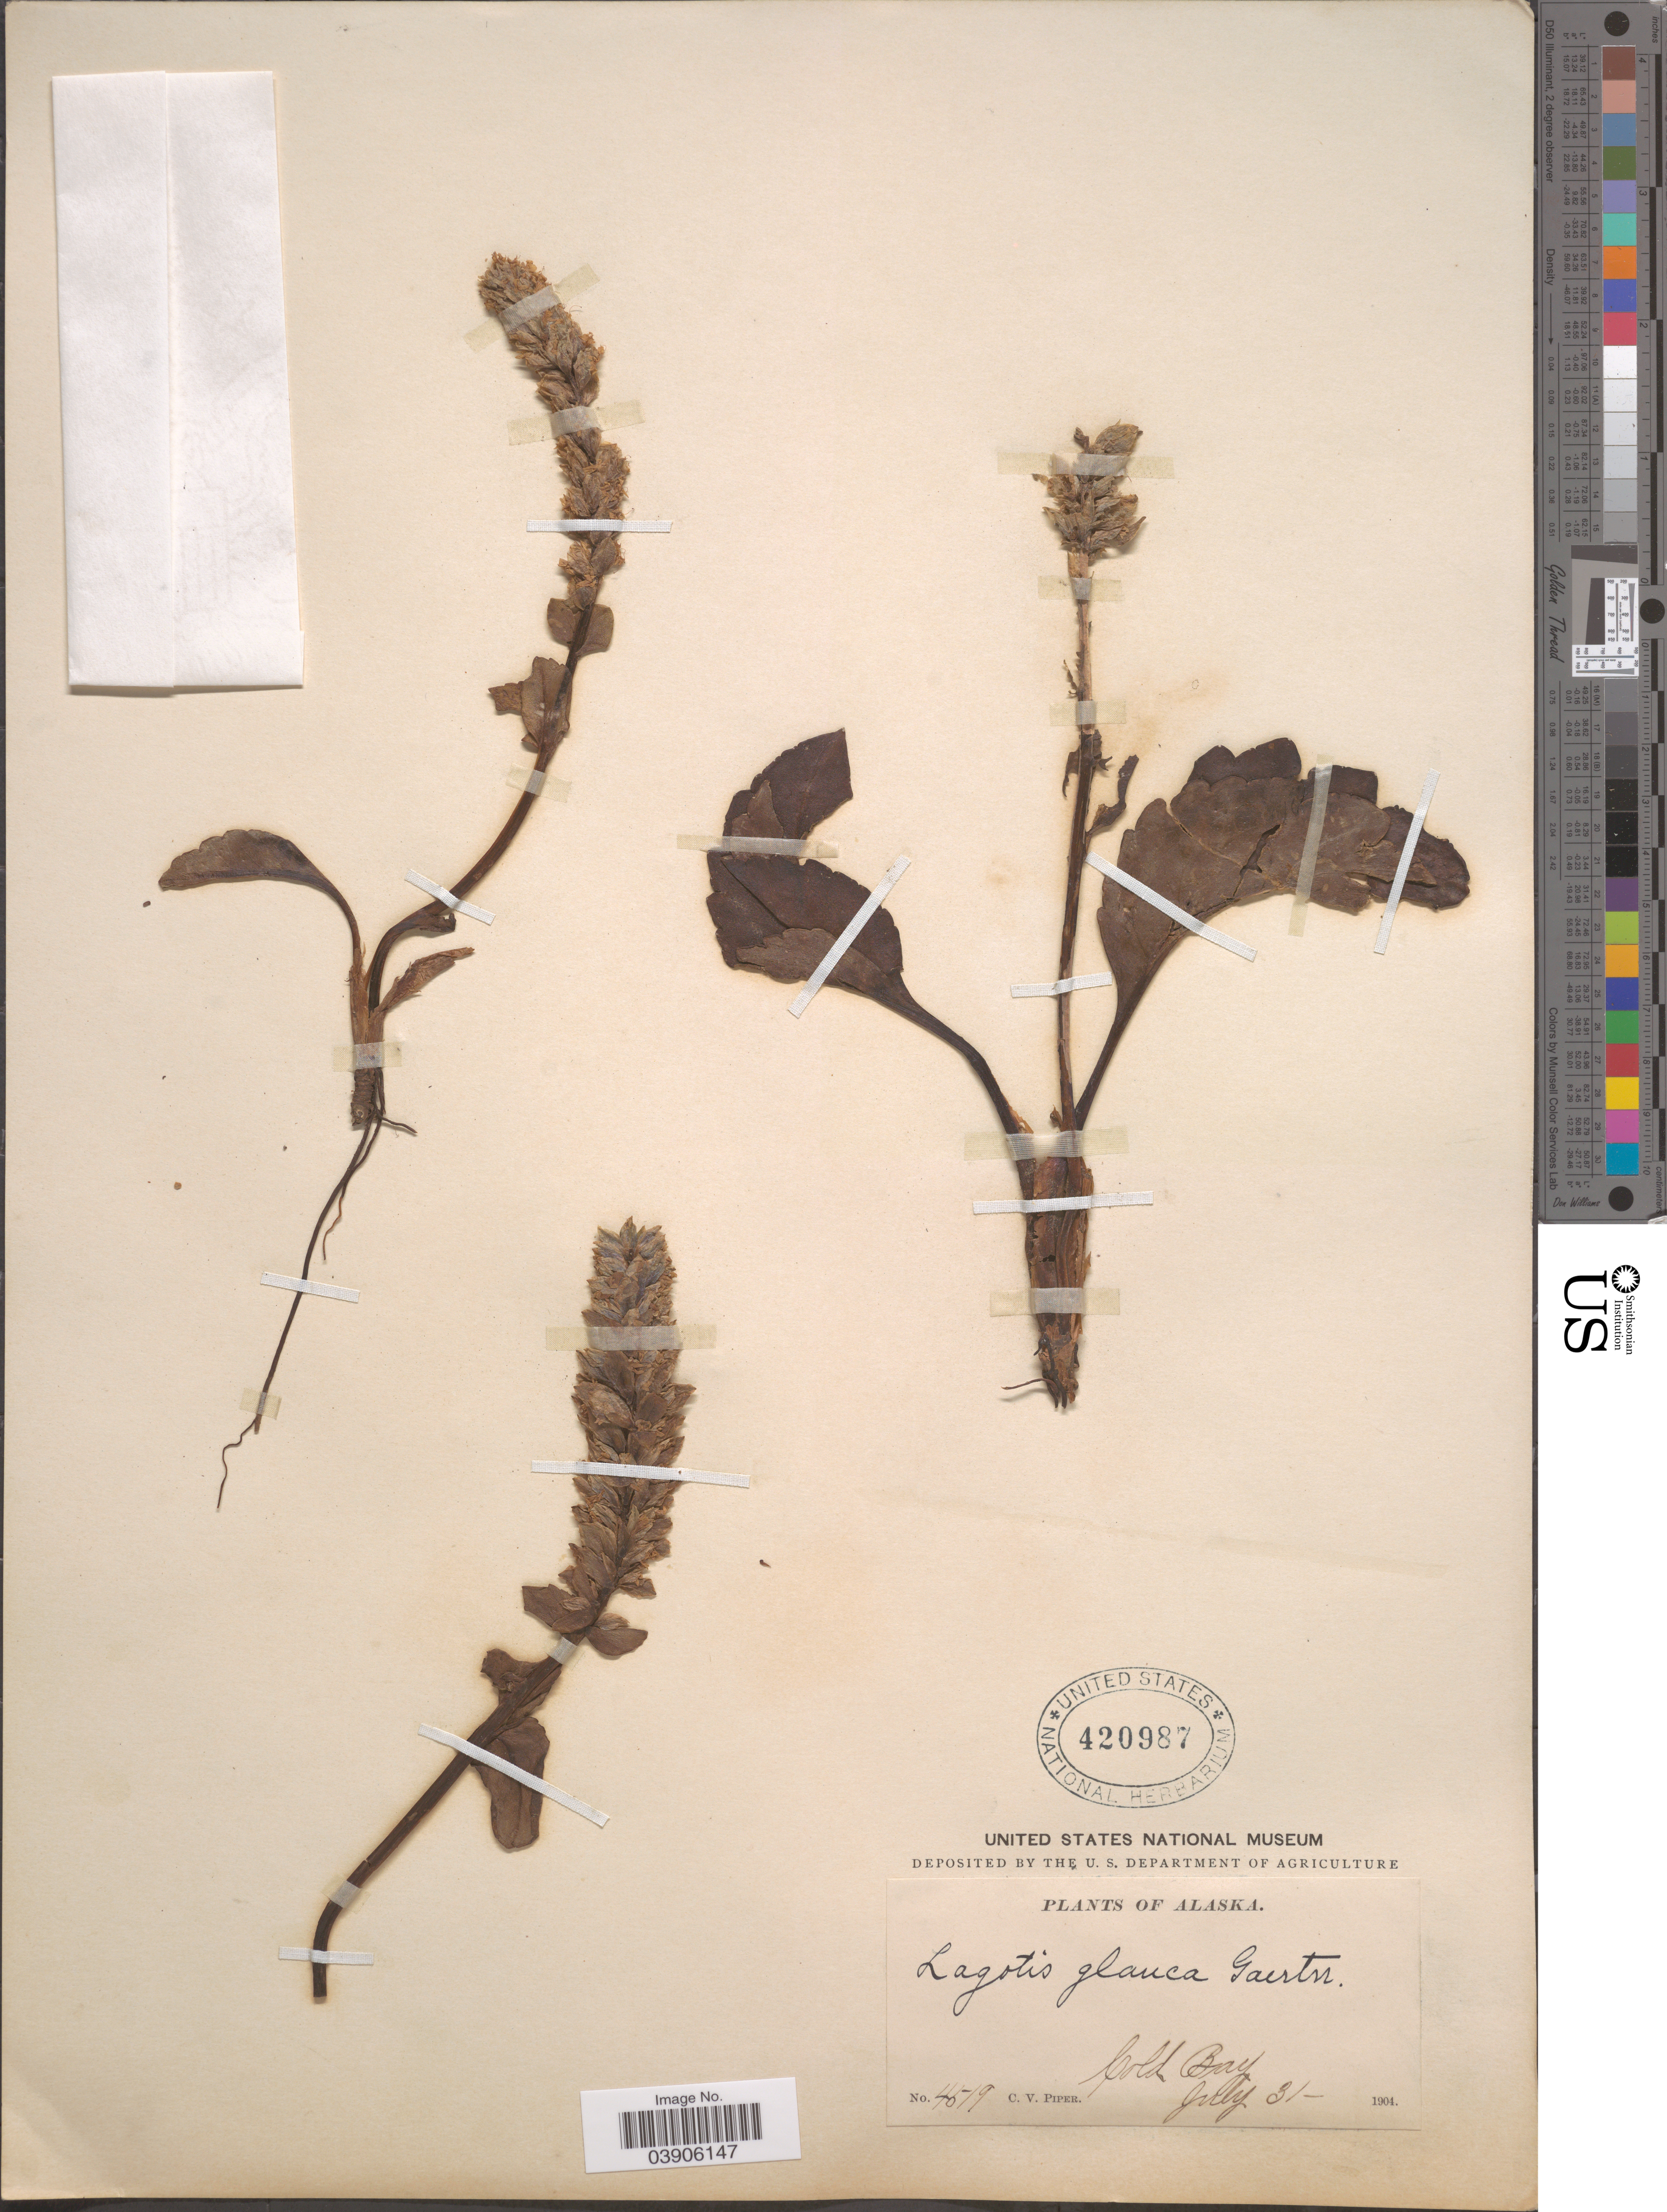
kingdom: Plantae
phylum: Tracheophyta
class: Magnoliopsida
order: Lamiales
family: Plantaginaceae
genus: Lagotis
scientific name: Lagotis glauca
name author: Gaertn.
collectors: C. V. Piper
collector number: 4519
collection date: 1904-07-31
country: United States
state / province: Alaska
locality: Cold Bay.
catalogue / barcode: US 420987